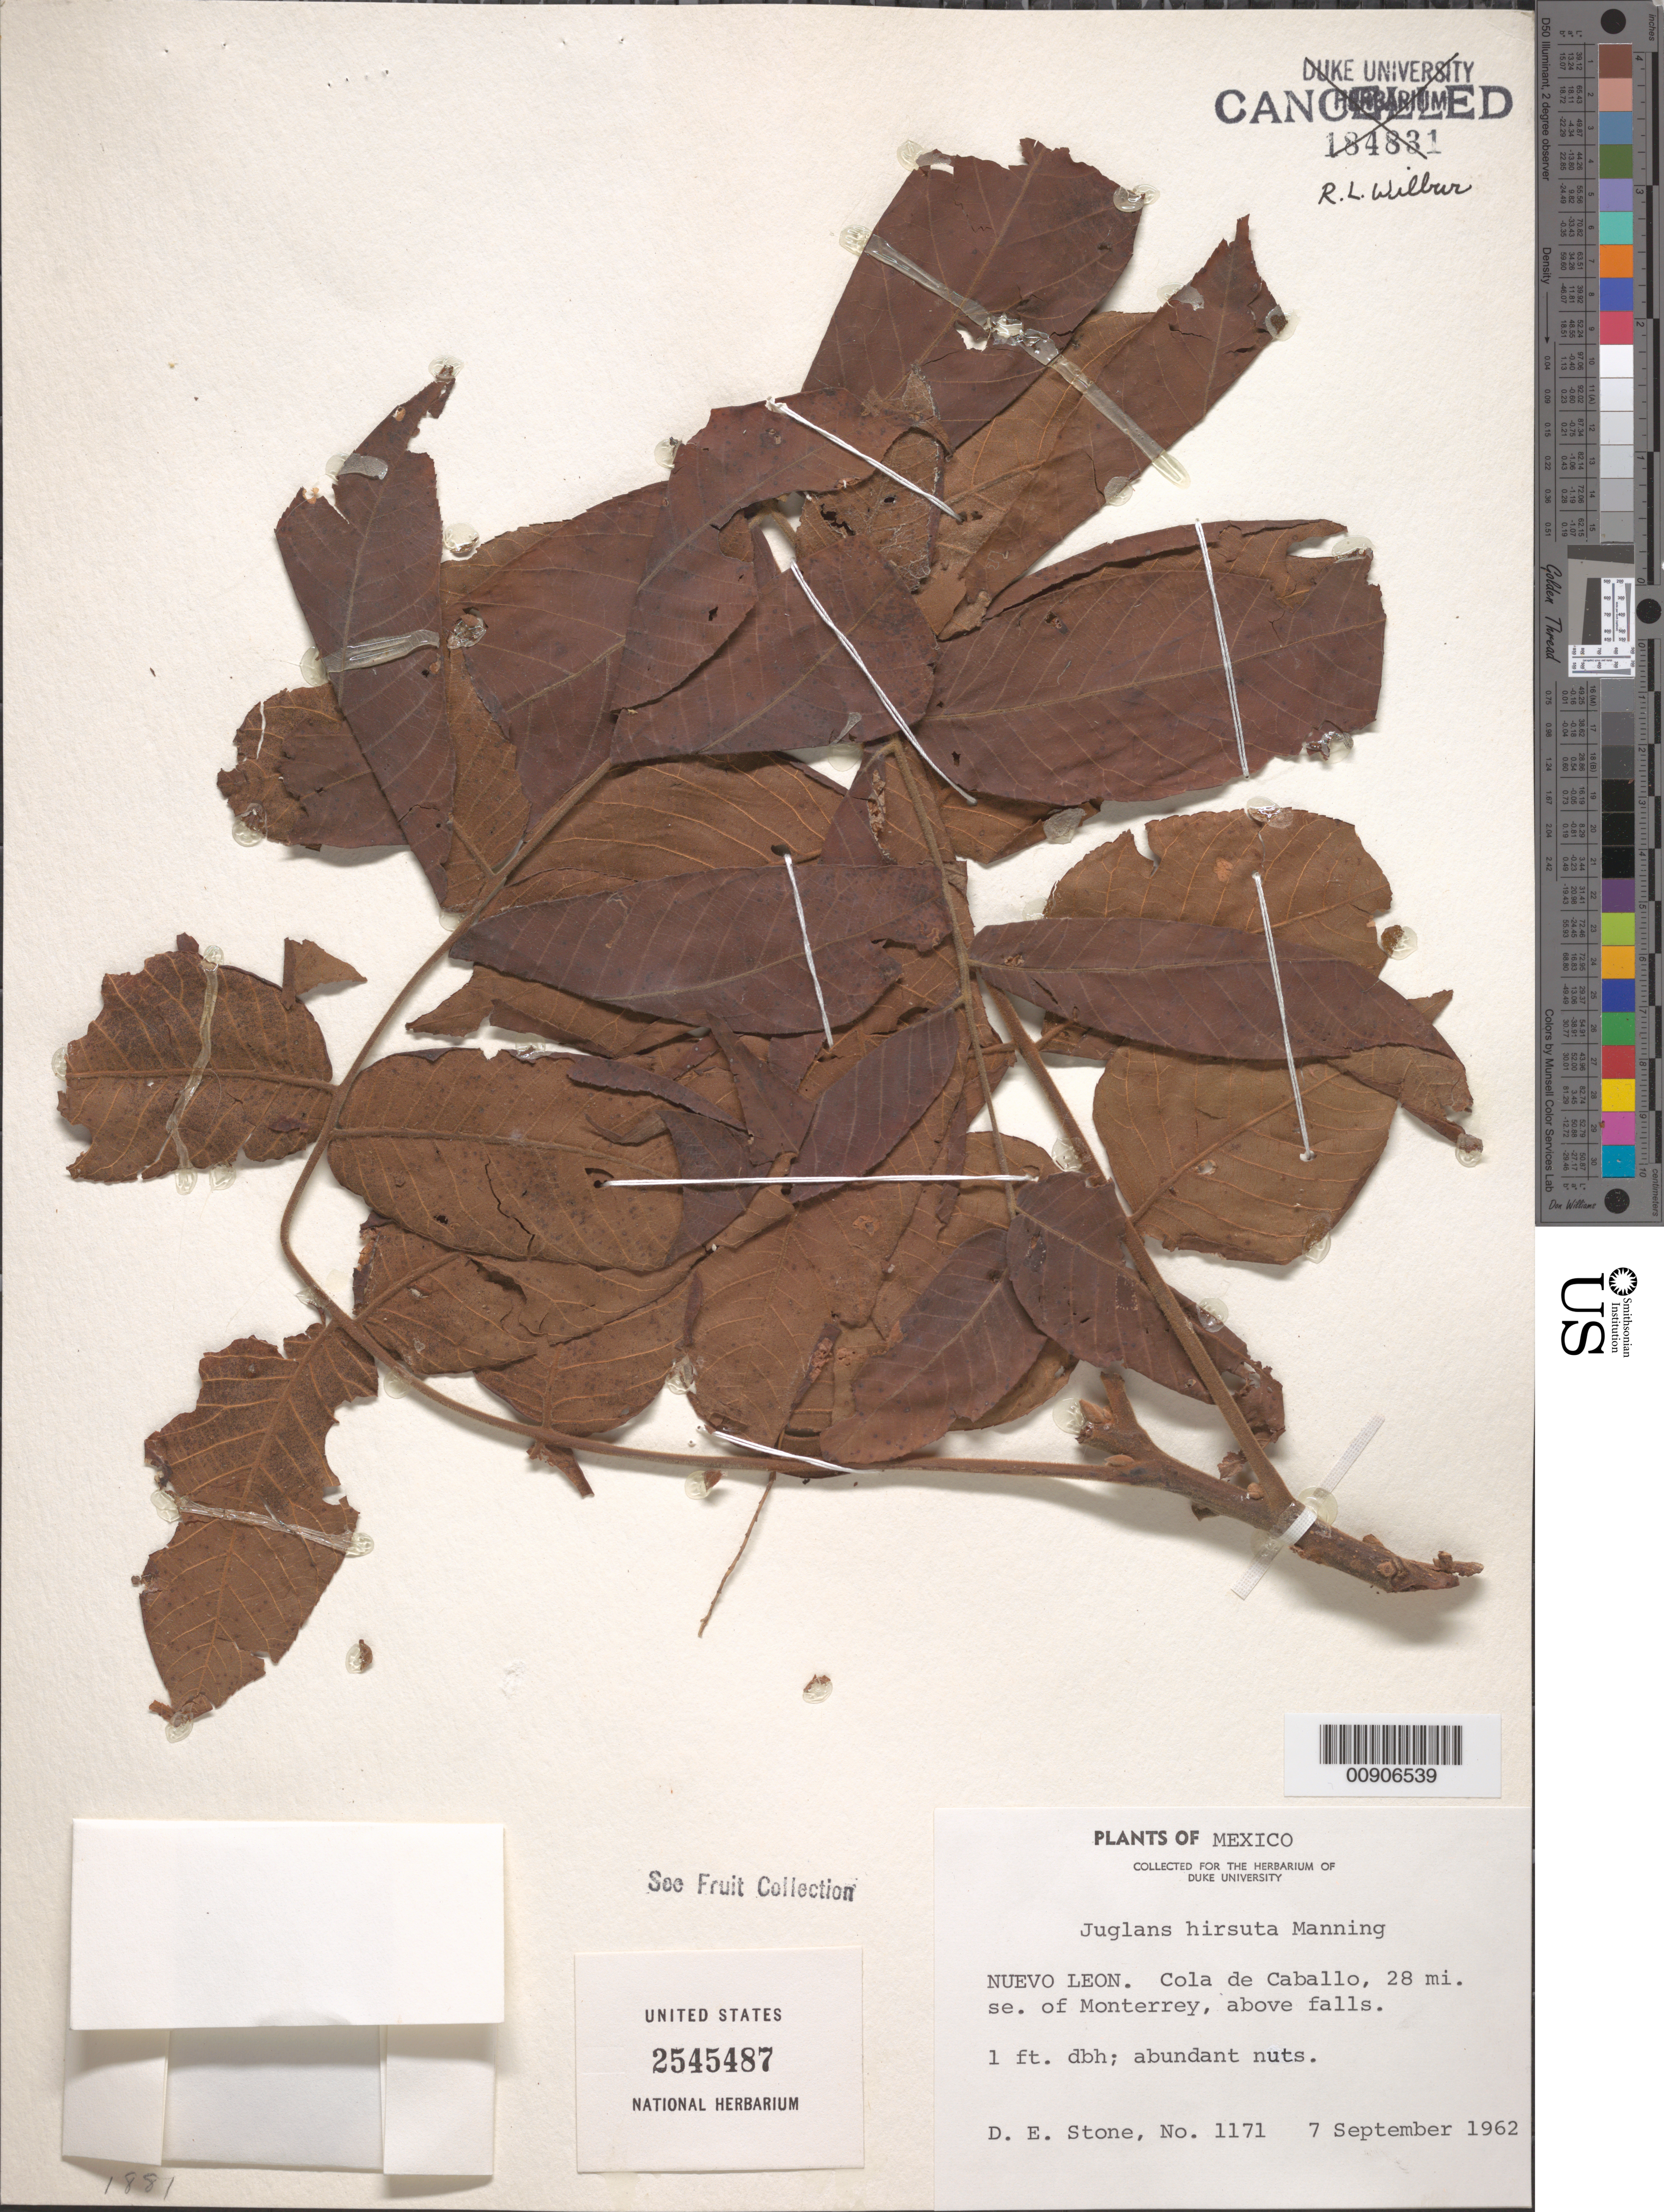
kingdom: Plantae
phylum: Tracheophyta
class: Magnoliopsida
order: Fagales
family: Juglandaceae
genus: Juglans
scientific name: Juglans hirsuta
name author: W.E. Manning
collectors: D. E. Stone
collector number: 1171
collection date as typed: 07 Sep 1962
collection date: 1962-09-07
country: Mexico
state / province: Nuevo León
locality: Nuevo León. Cola de Caballo, 28 mi. SE of Monterrey, above falls.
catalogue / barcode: US 2545487